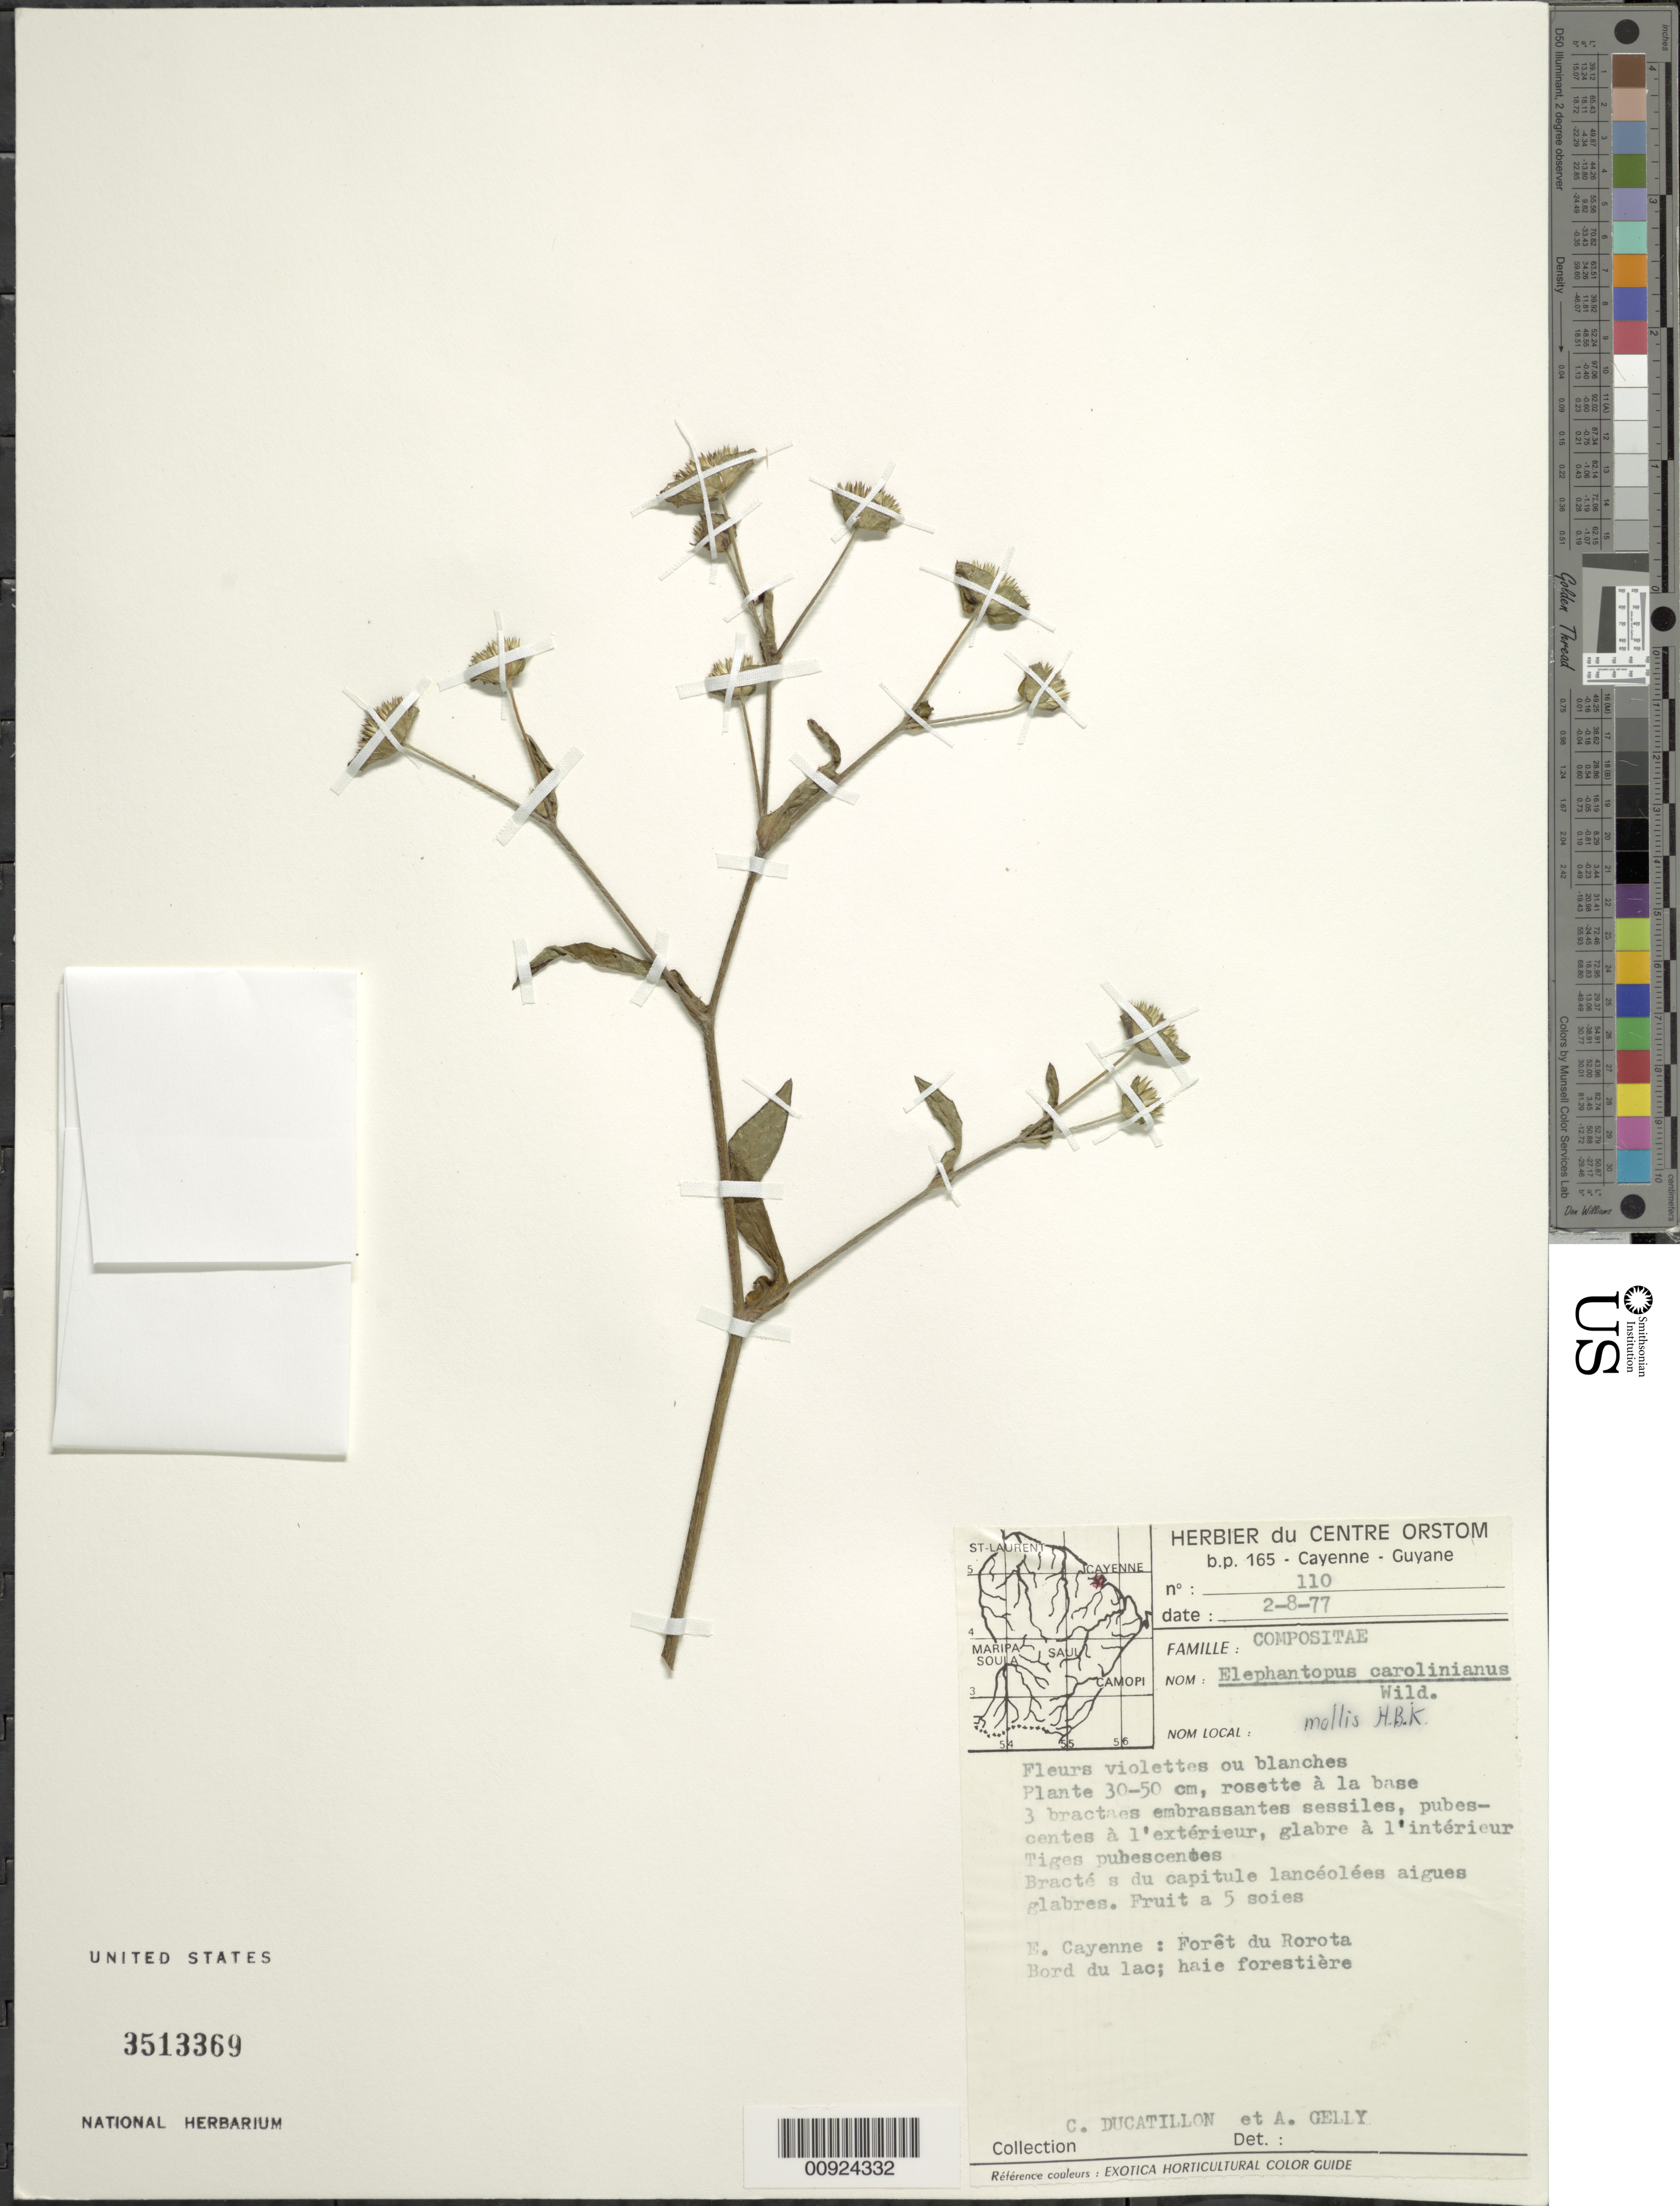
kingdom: Plantae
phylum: Tracheophyta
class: Magnoliopsida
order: Asterales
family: Asteraceae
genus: Elephantopus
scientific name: Elephantopus mollis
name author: Kunth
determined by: Robinson, Harold E., (US)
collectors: C. Ducatillon & A. Gelly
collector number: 110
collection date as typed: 2-Aug-77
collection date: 1977-08-02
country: French Guiana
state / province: Cayenne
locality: Cayenne, E; forêt du Rorota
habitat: Bord du lac, bordure forestière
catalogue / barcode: US 35113369